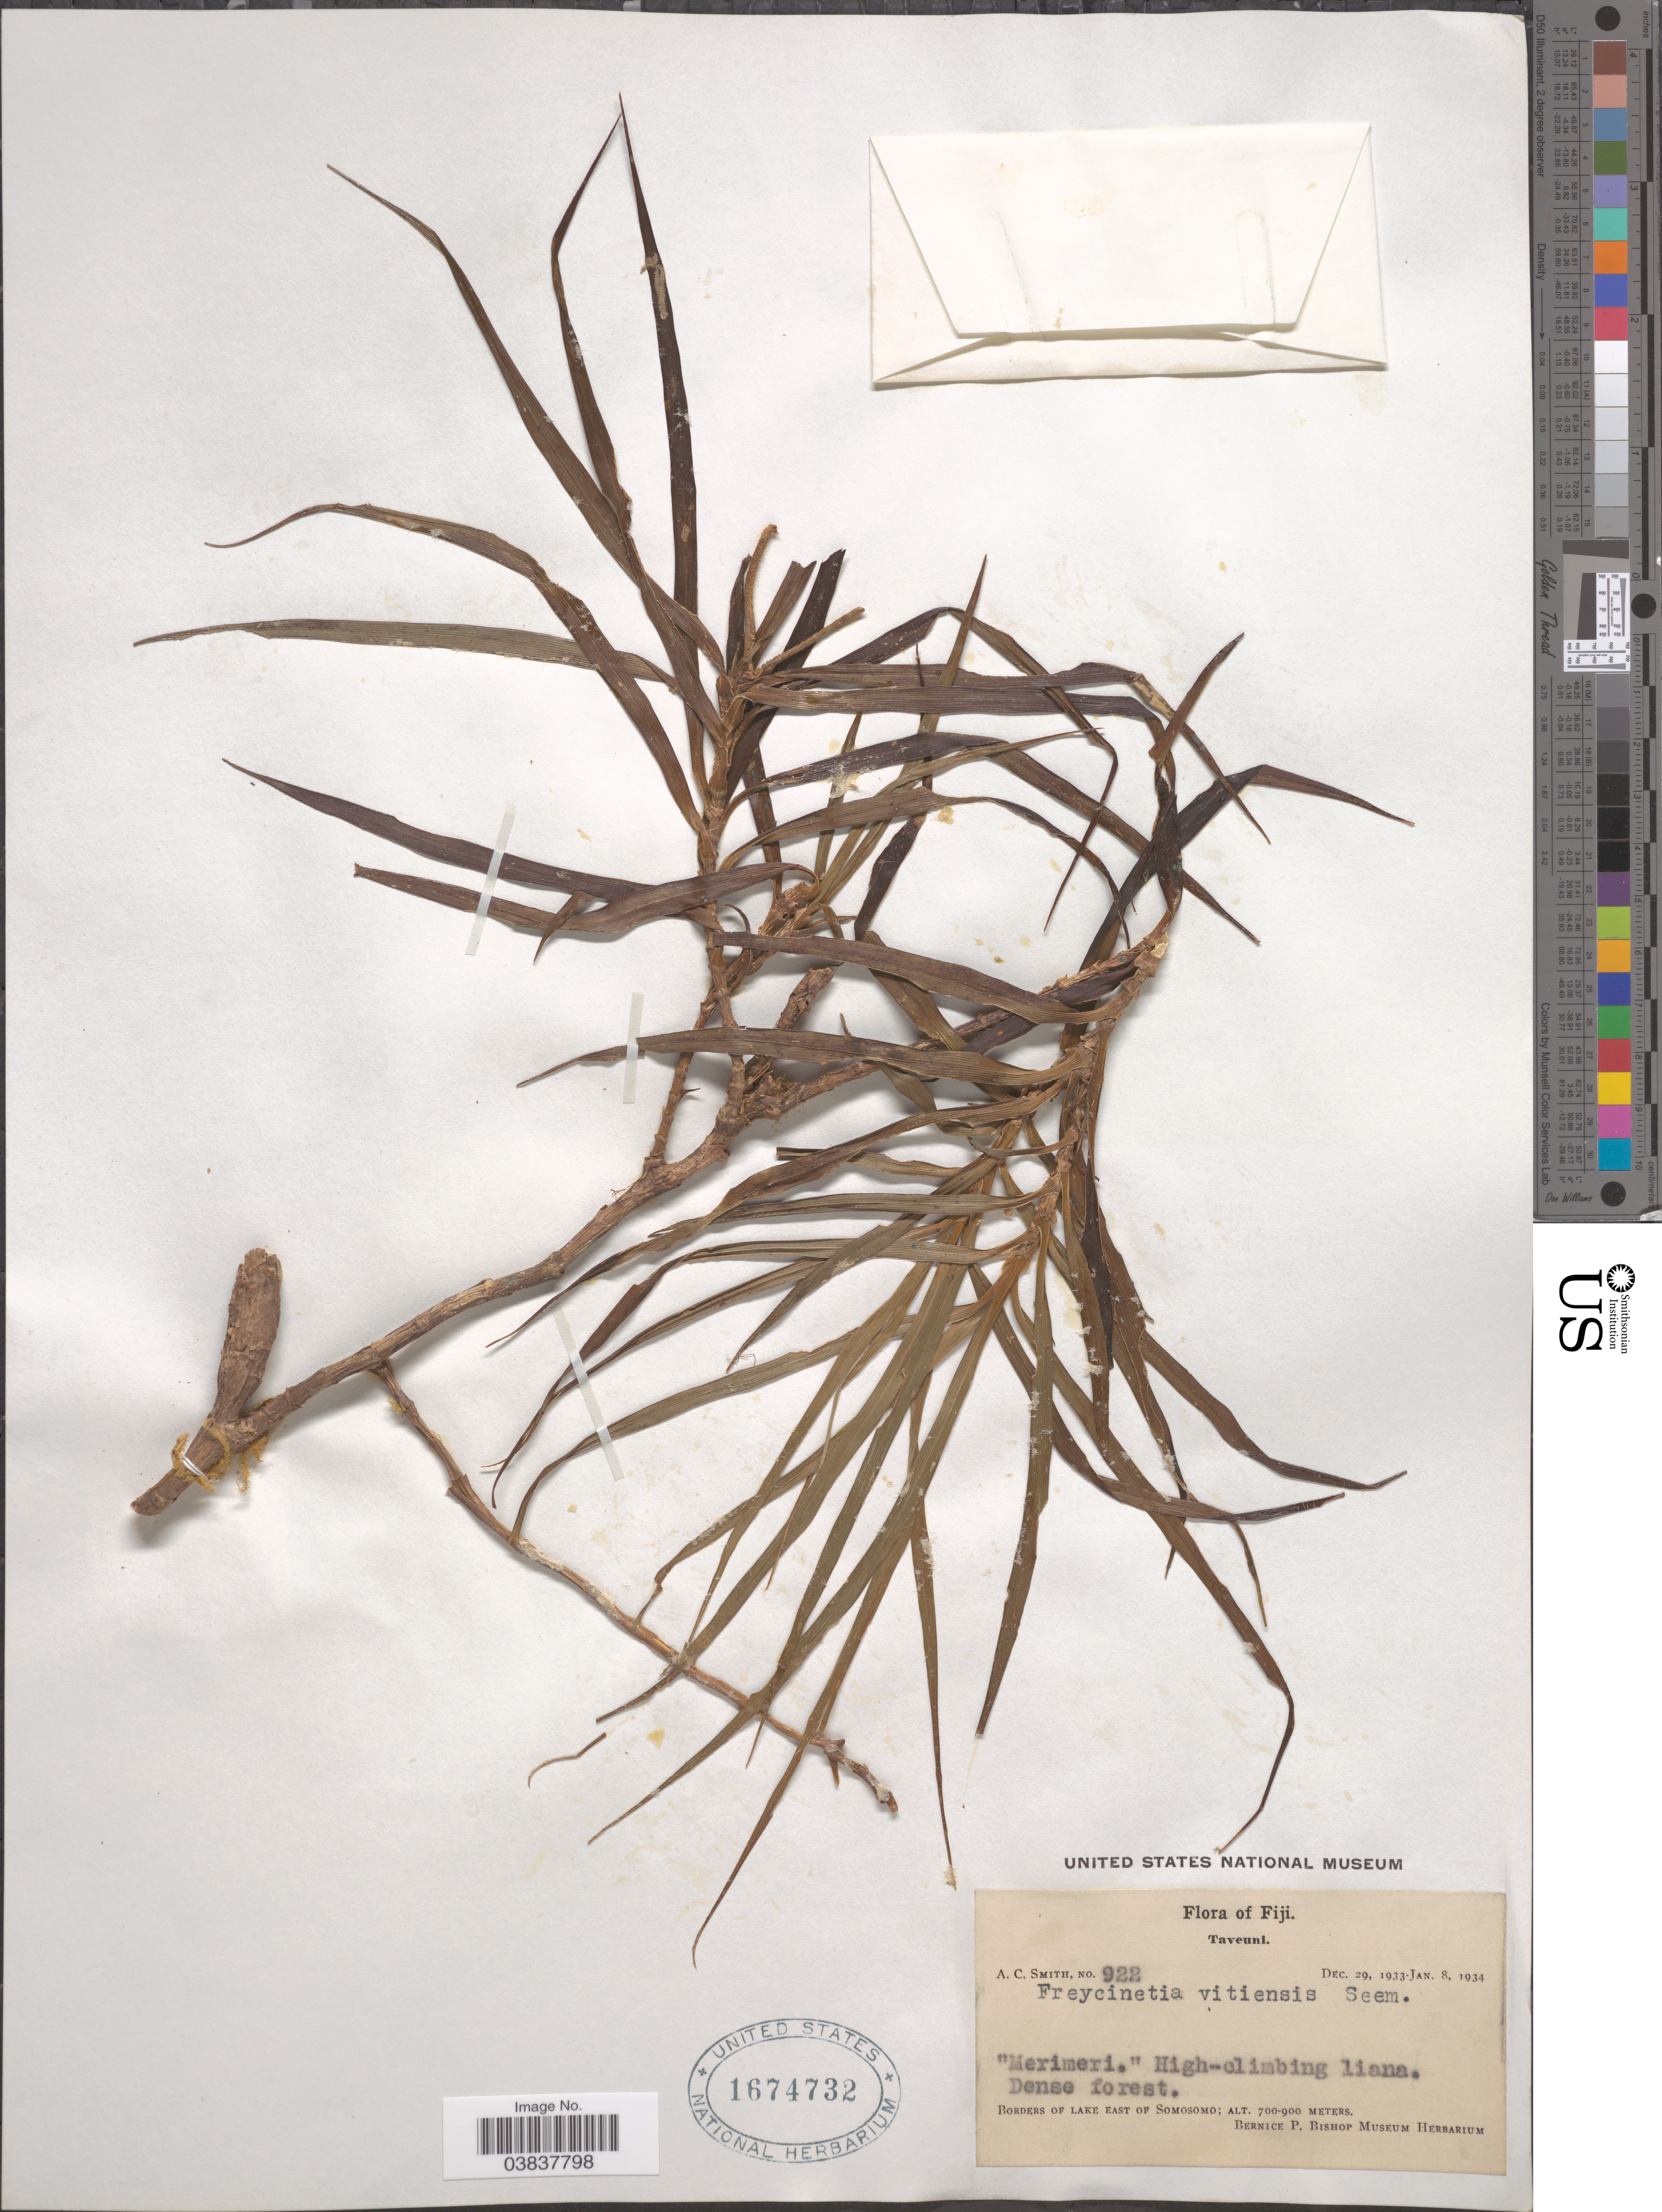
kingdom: Plantae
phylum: Tracheophyta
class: Liliopsida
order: Pandanales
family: Pandanaceae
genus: Freycinetia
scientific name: Freycinetia vitiensis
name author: Seem.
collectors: A. C. Smith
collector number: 922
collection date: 1933-12-29/1934-01-08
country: Fiji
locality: Taveuni. Borders of lake east of Somosomo.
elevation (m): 700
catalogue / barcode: US 1674732